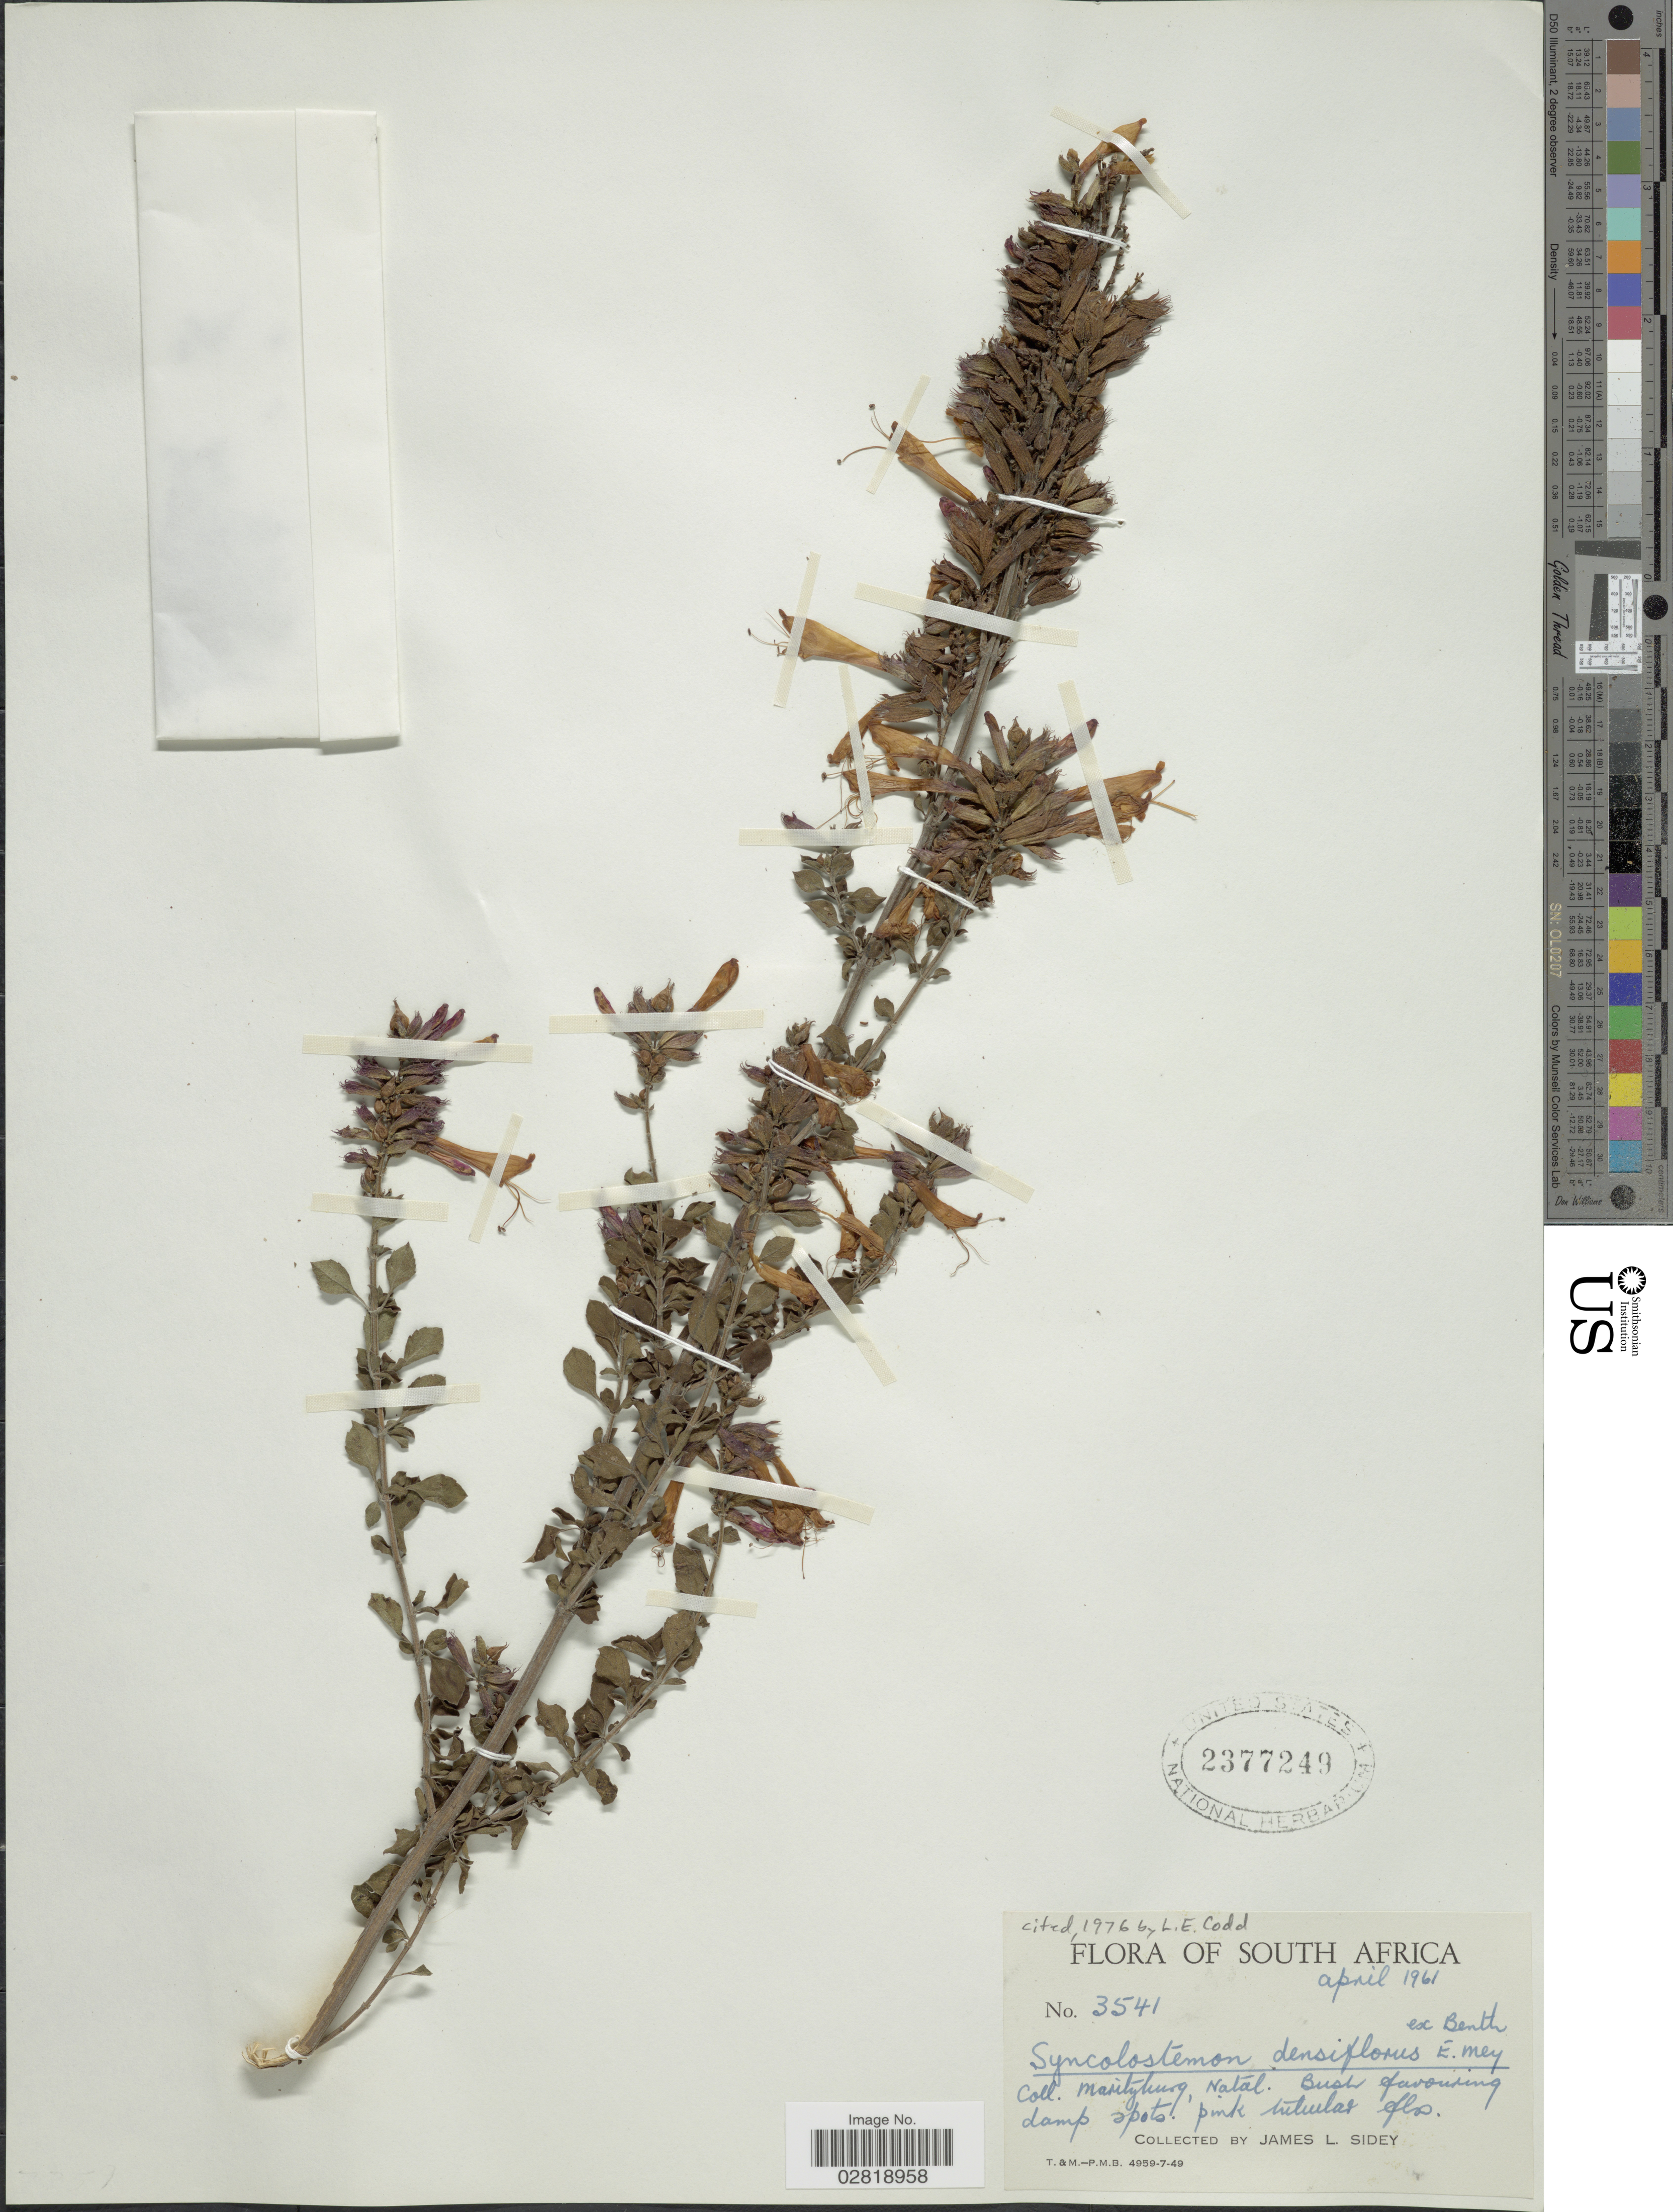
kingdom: Plantae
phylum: Tracheophyta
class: Magnoliopsida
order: Lamiales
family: Lamiaceae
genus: Syncolostemon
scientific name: Syncolostemon densiflorus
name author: Benth.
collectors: J. L. Sidey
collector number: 3541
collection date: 1961-04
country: South Africa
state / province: KwaZulu-Natal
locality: Maritzburg, Natal.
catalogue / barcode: US 2377249